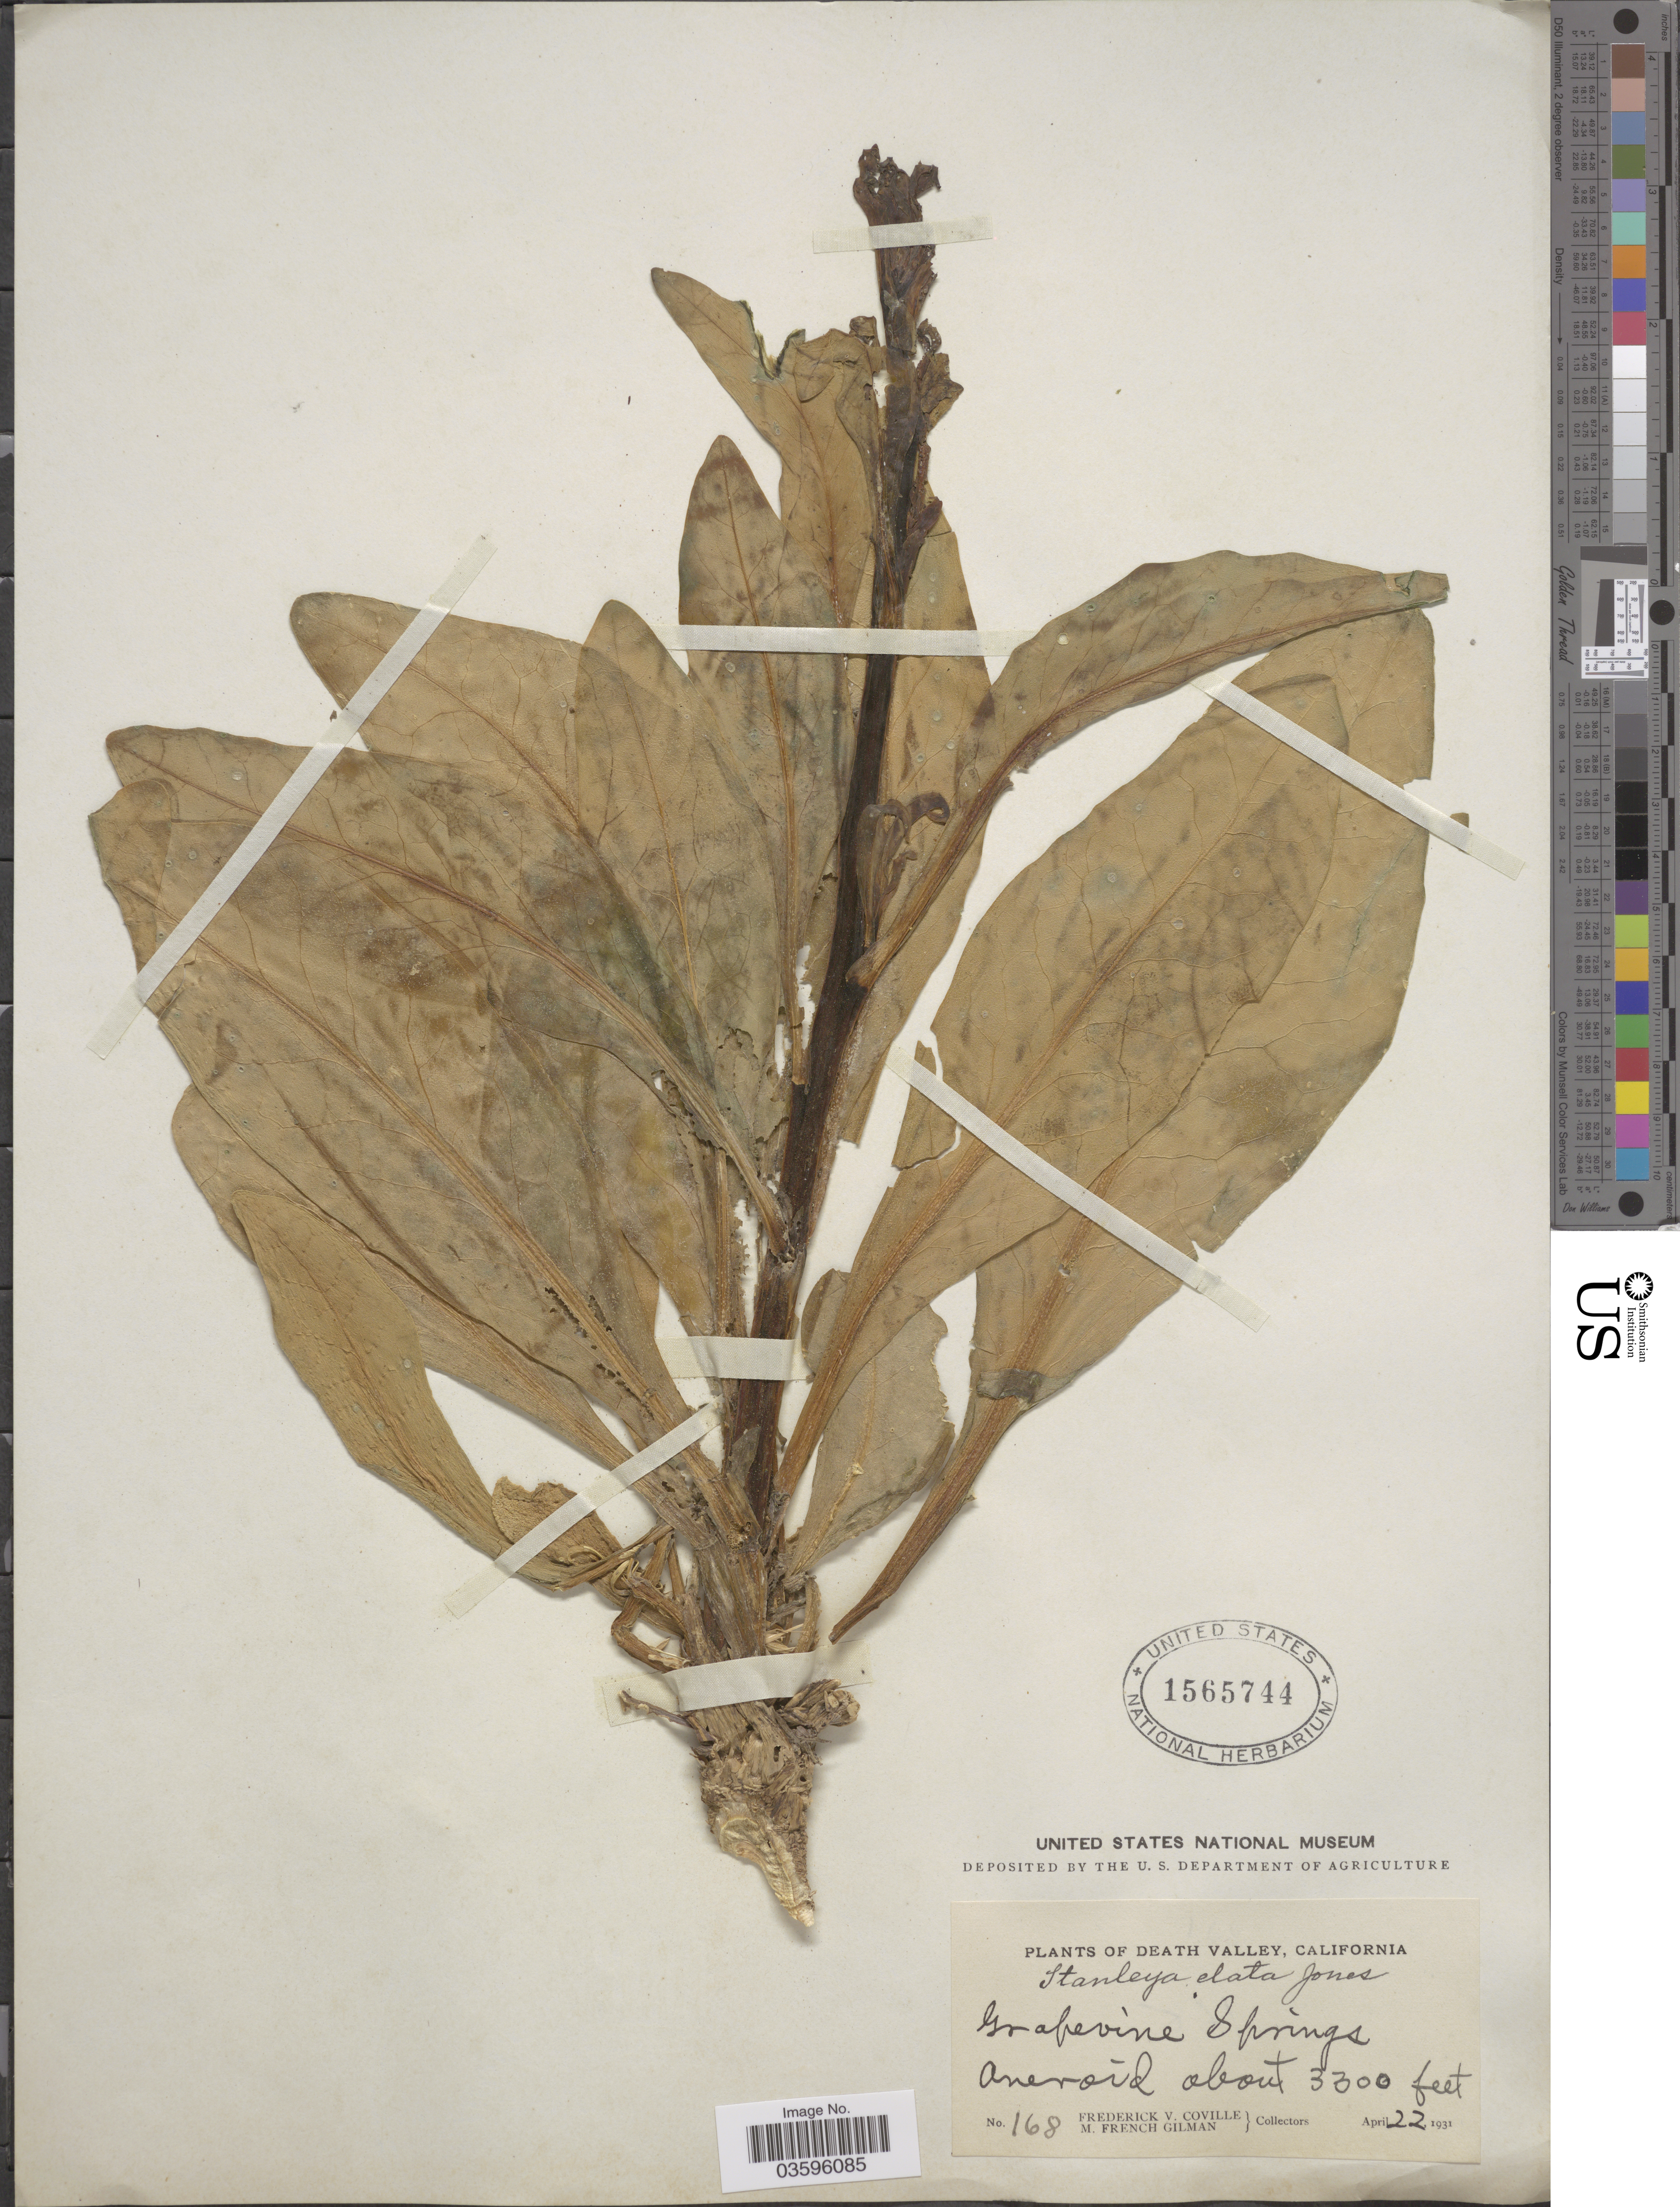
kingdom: Plantae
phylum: Tracheophyta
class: Magnoliopsida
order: Brassicales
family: Brassicaceae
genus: Stanleya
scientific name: Stanleya elata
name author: M.E. Jones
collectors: F. V. Coville & M. F. Gilman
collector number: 168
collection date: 1931-04-22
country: United States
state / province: California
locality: Death Valley. Grapevine Springs.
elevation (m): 1006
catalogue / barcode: US 1565744